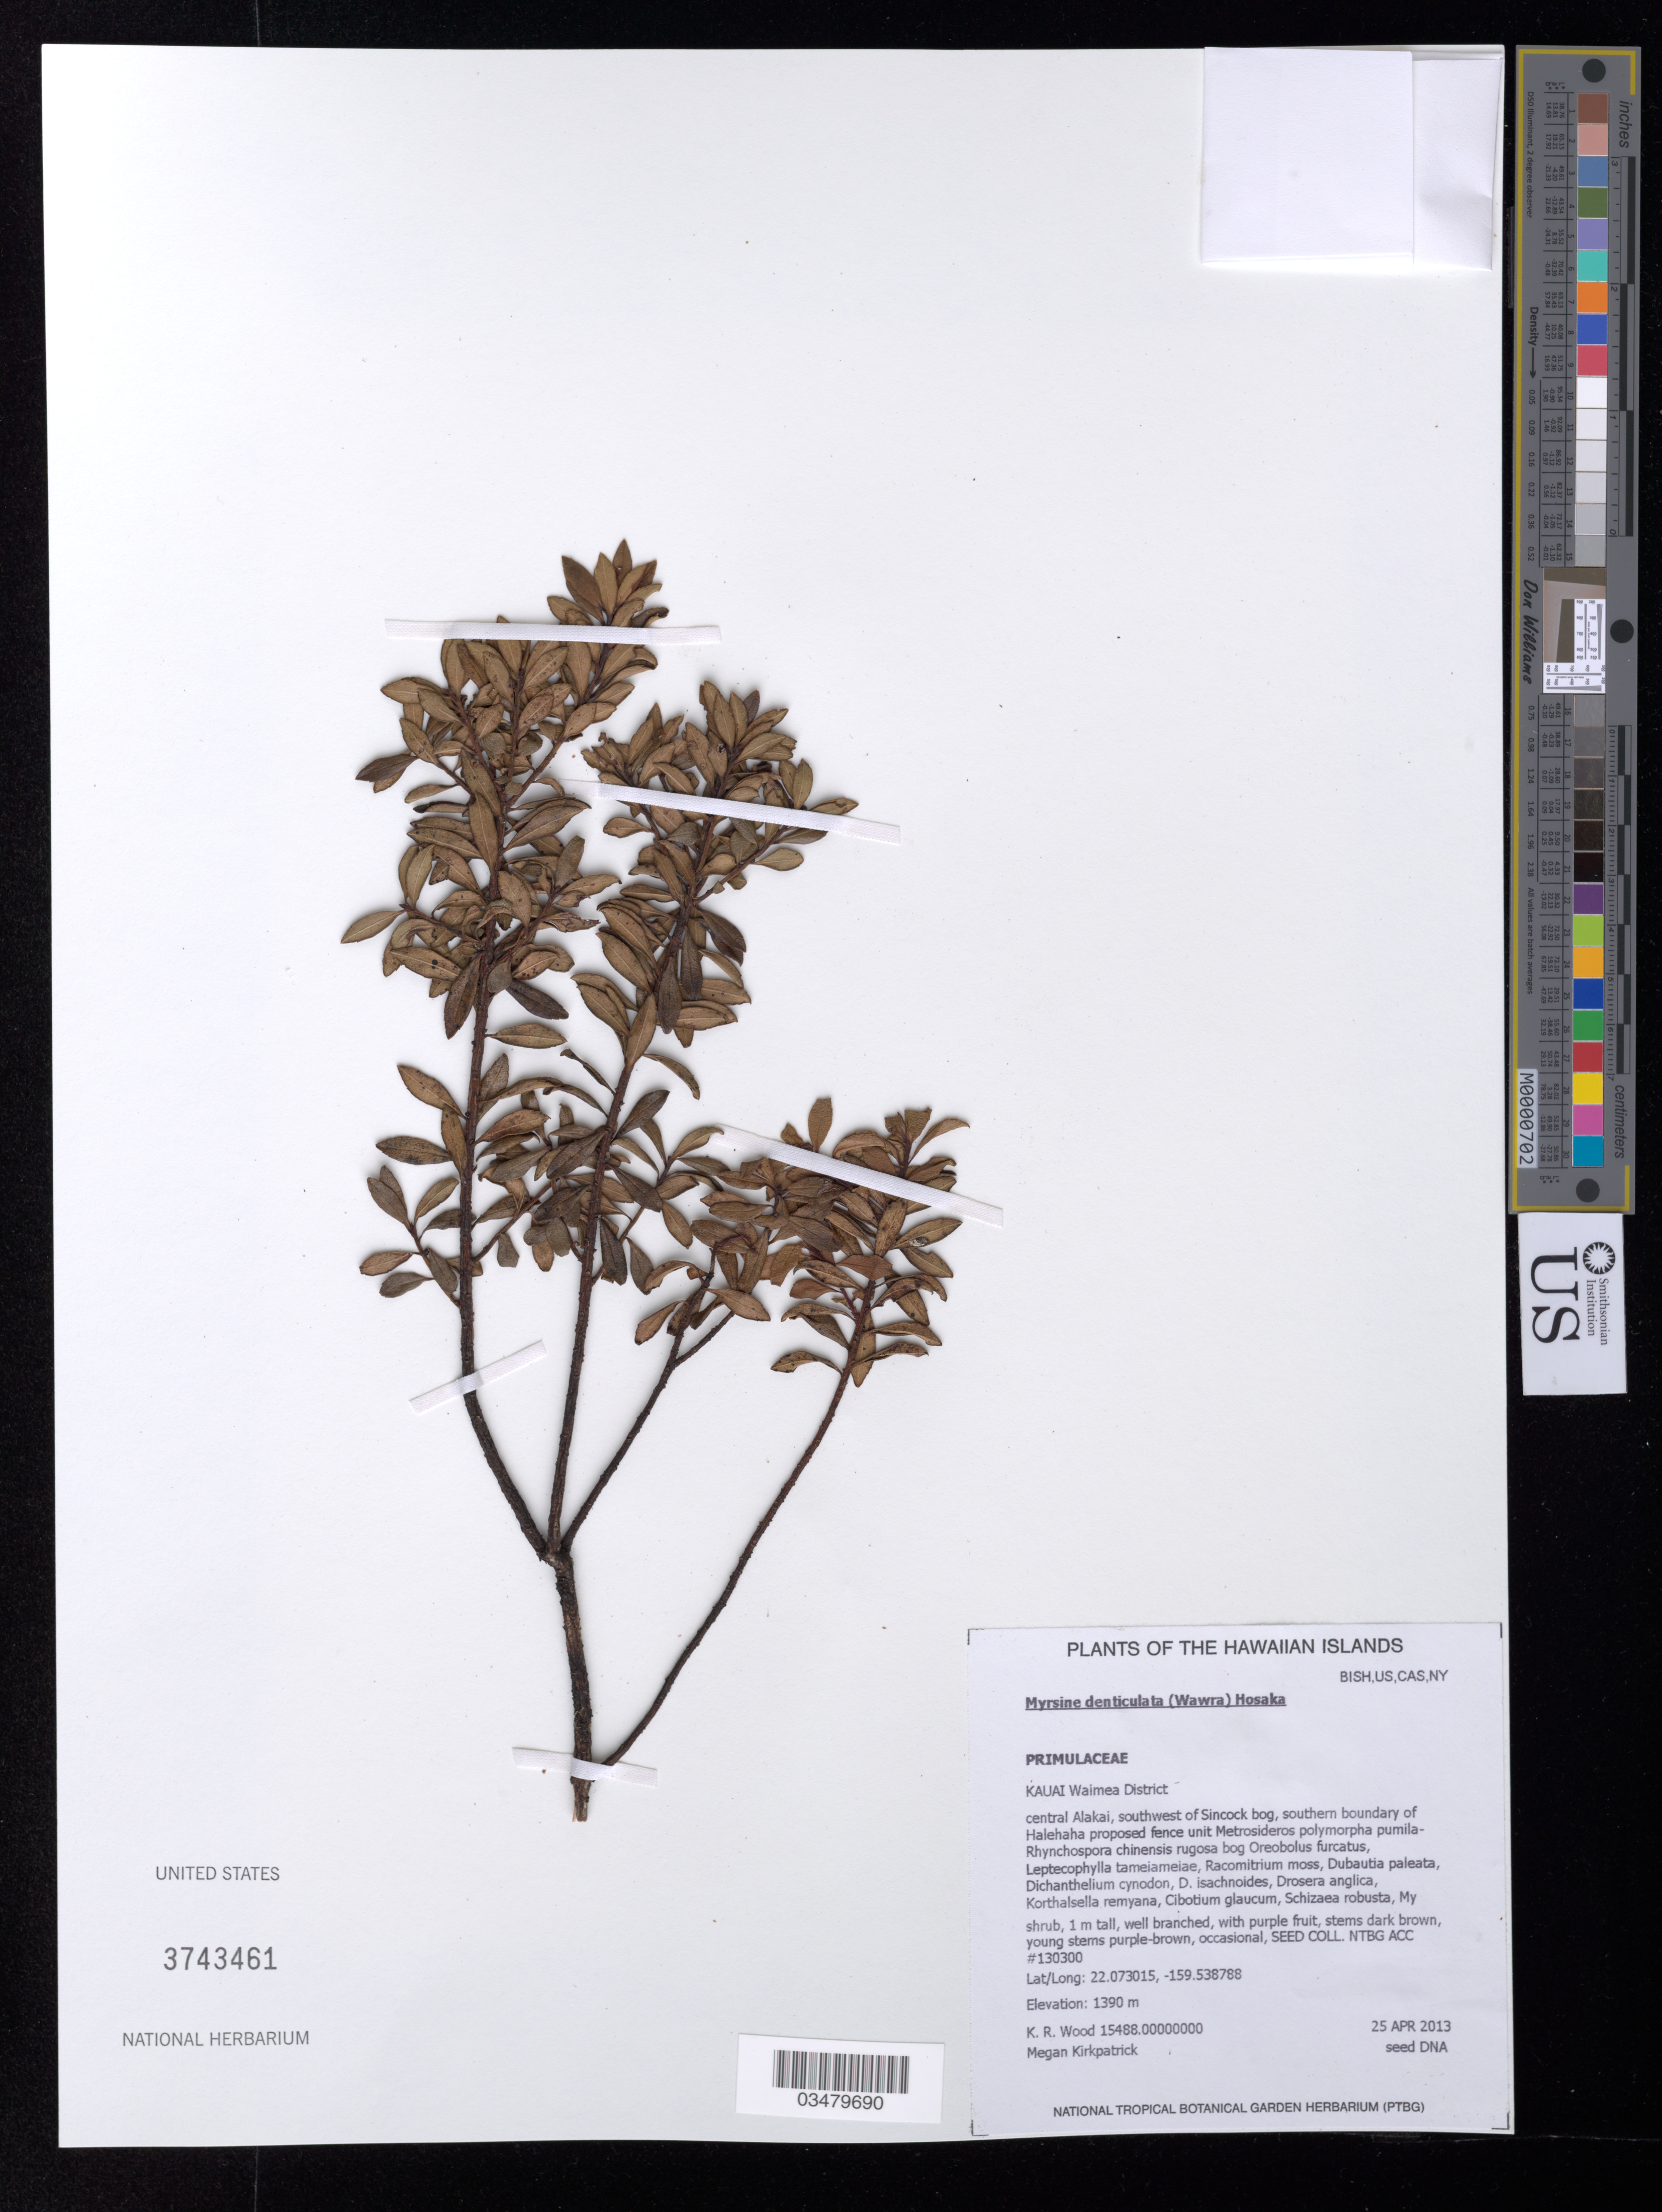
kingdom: Plantae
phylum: Tracheophyta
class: Magnoliopsida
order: Ericales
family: Primulaceae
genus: Myrsine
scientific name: Myrsine denticulata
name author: (Wawra) Hosaka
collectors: K. R. Wood & M. Kirkpatrick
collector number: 15488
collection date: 2013-04-25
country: United States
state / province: Hawaii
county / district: Kauai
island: Kauai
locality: Central Alakai, southwest of Sincock bog, sounther boundary of Halehaha proposed fence unit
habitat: Bog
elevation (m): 1390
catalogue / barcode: US 3743461